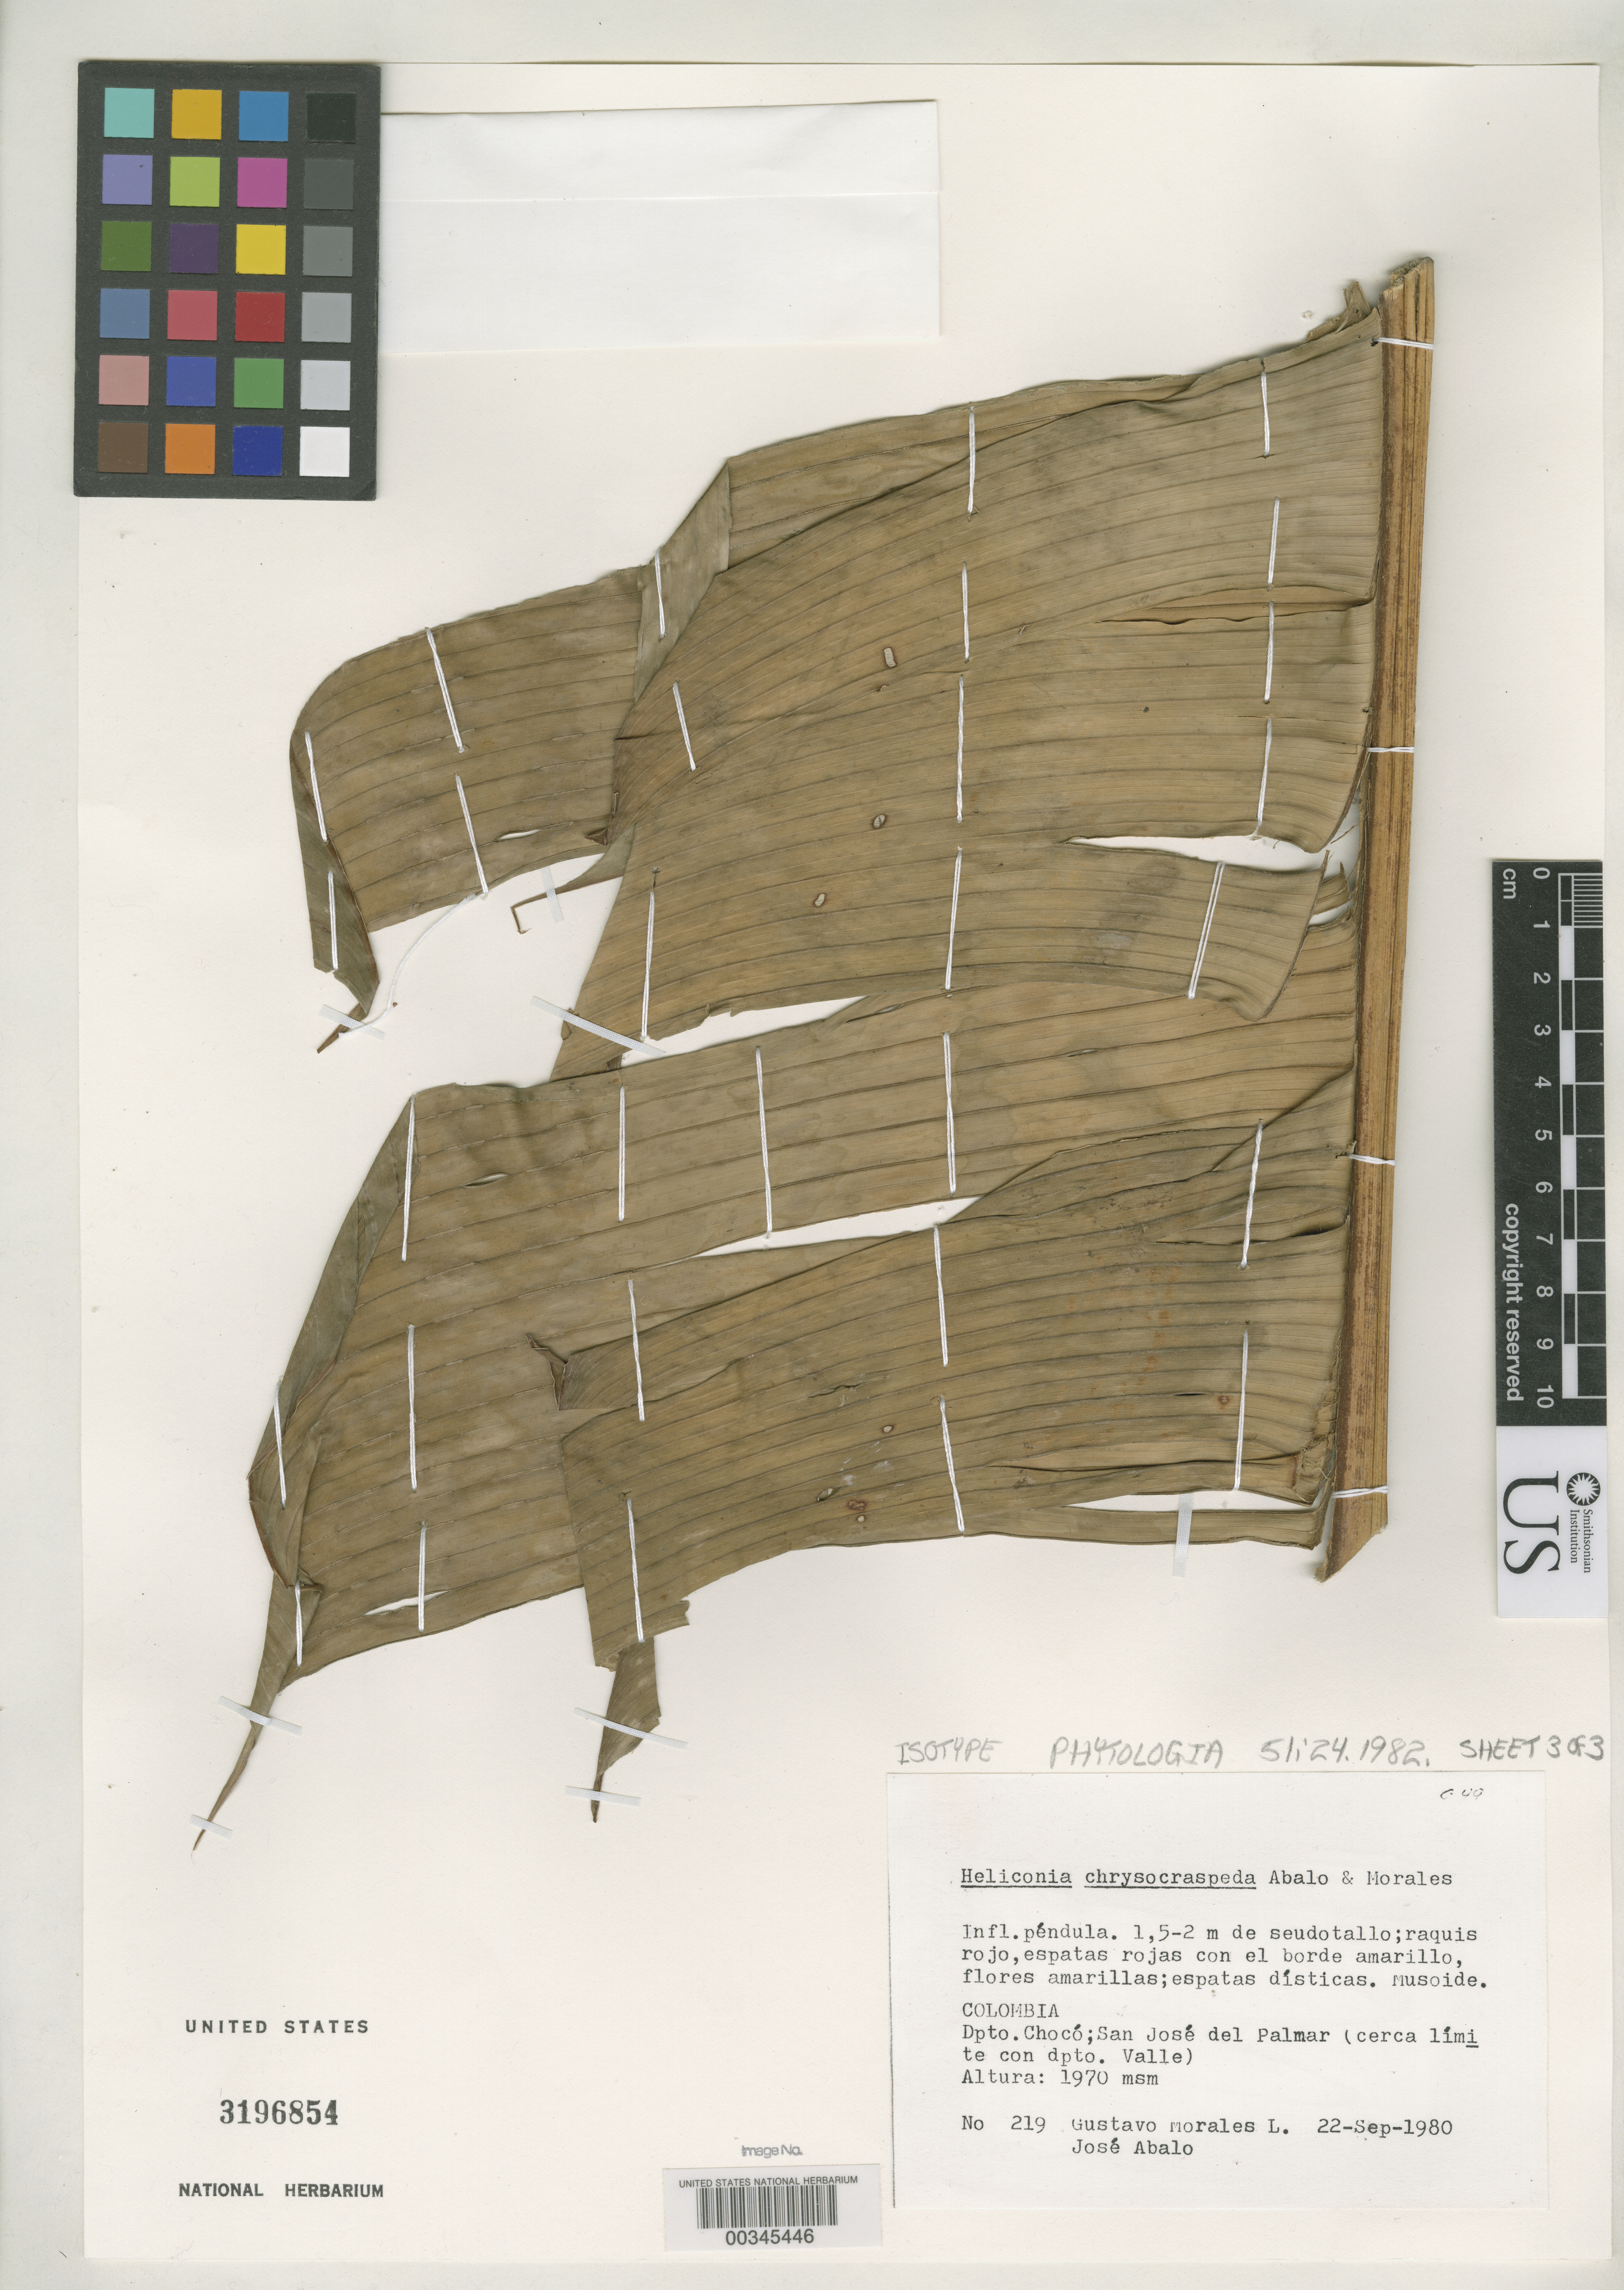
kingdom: Plantae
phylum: Tracheophyta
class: Liliopsida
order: Zingiberales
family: Heliconiaceae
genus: Heliconia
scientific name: Heliconia chrysocraspeda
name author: Abalo & G. Morales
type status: Isotype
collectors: G. Morales L. & J. E. Abalo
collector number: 219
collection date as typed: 22 Sep 1980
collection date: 1980-09-22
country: Colombia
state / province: Chocó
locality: San Jose del Palmar, Cerca limite con DPto. Valle.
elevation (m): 1970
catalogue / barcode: US 3196854